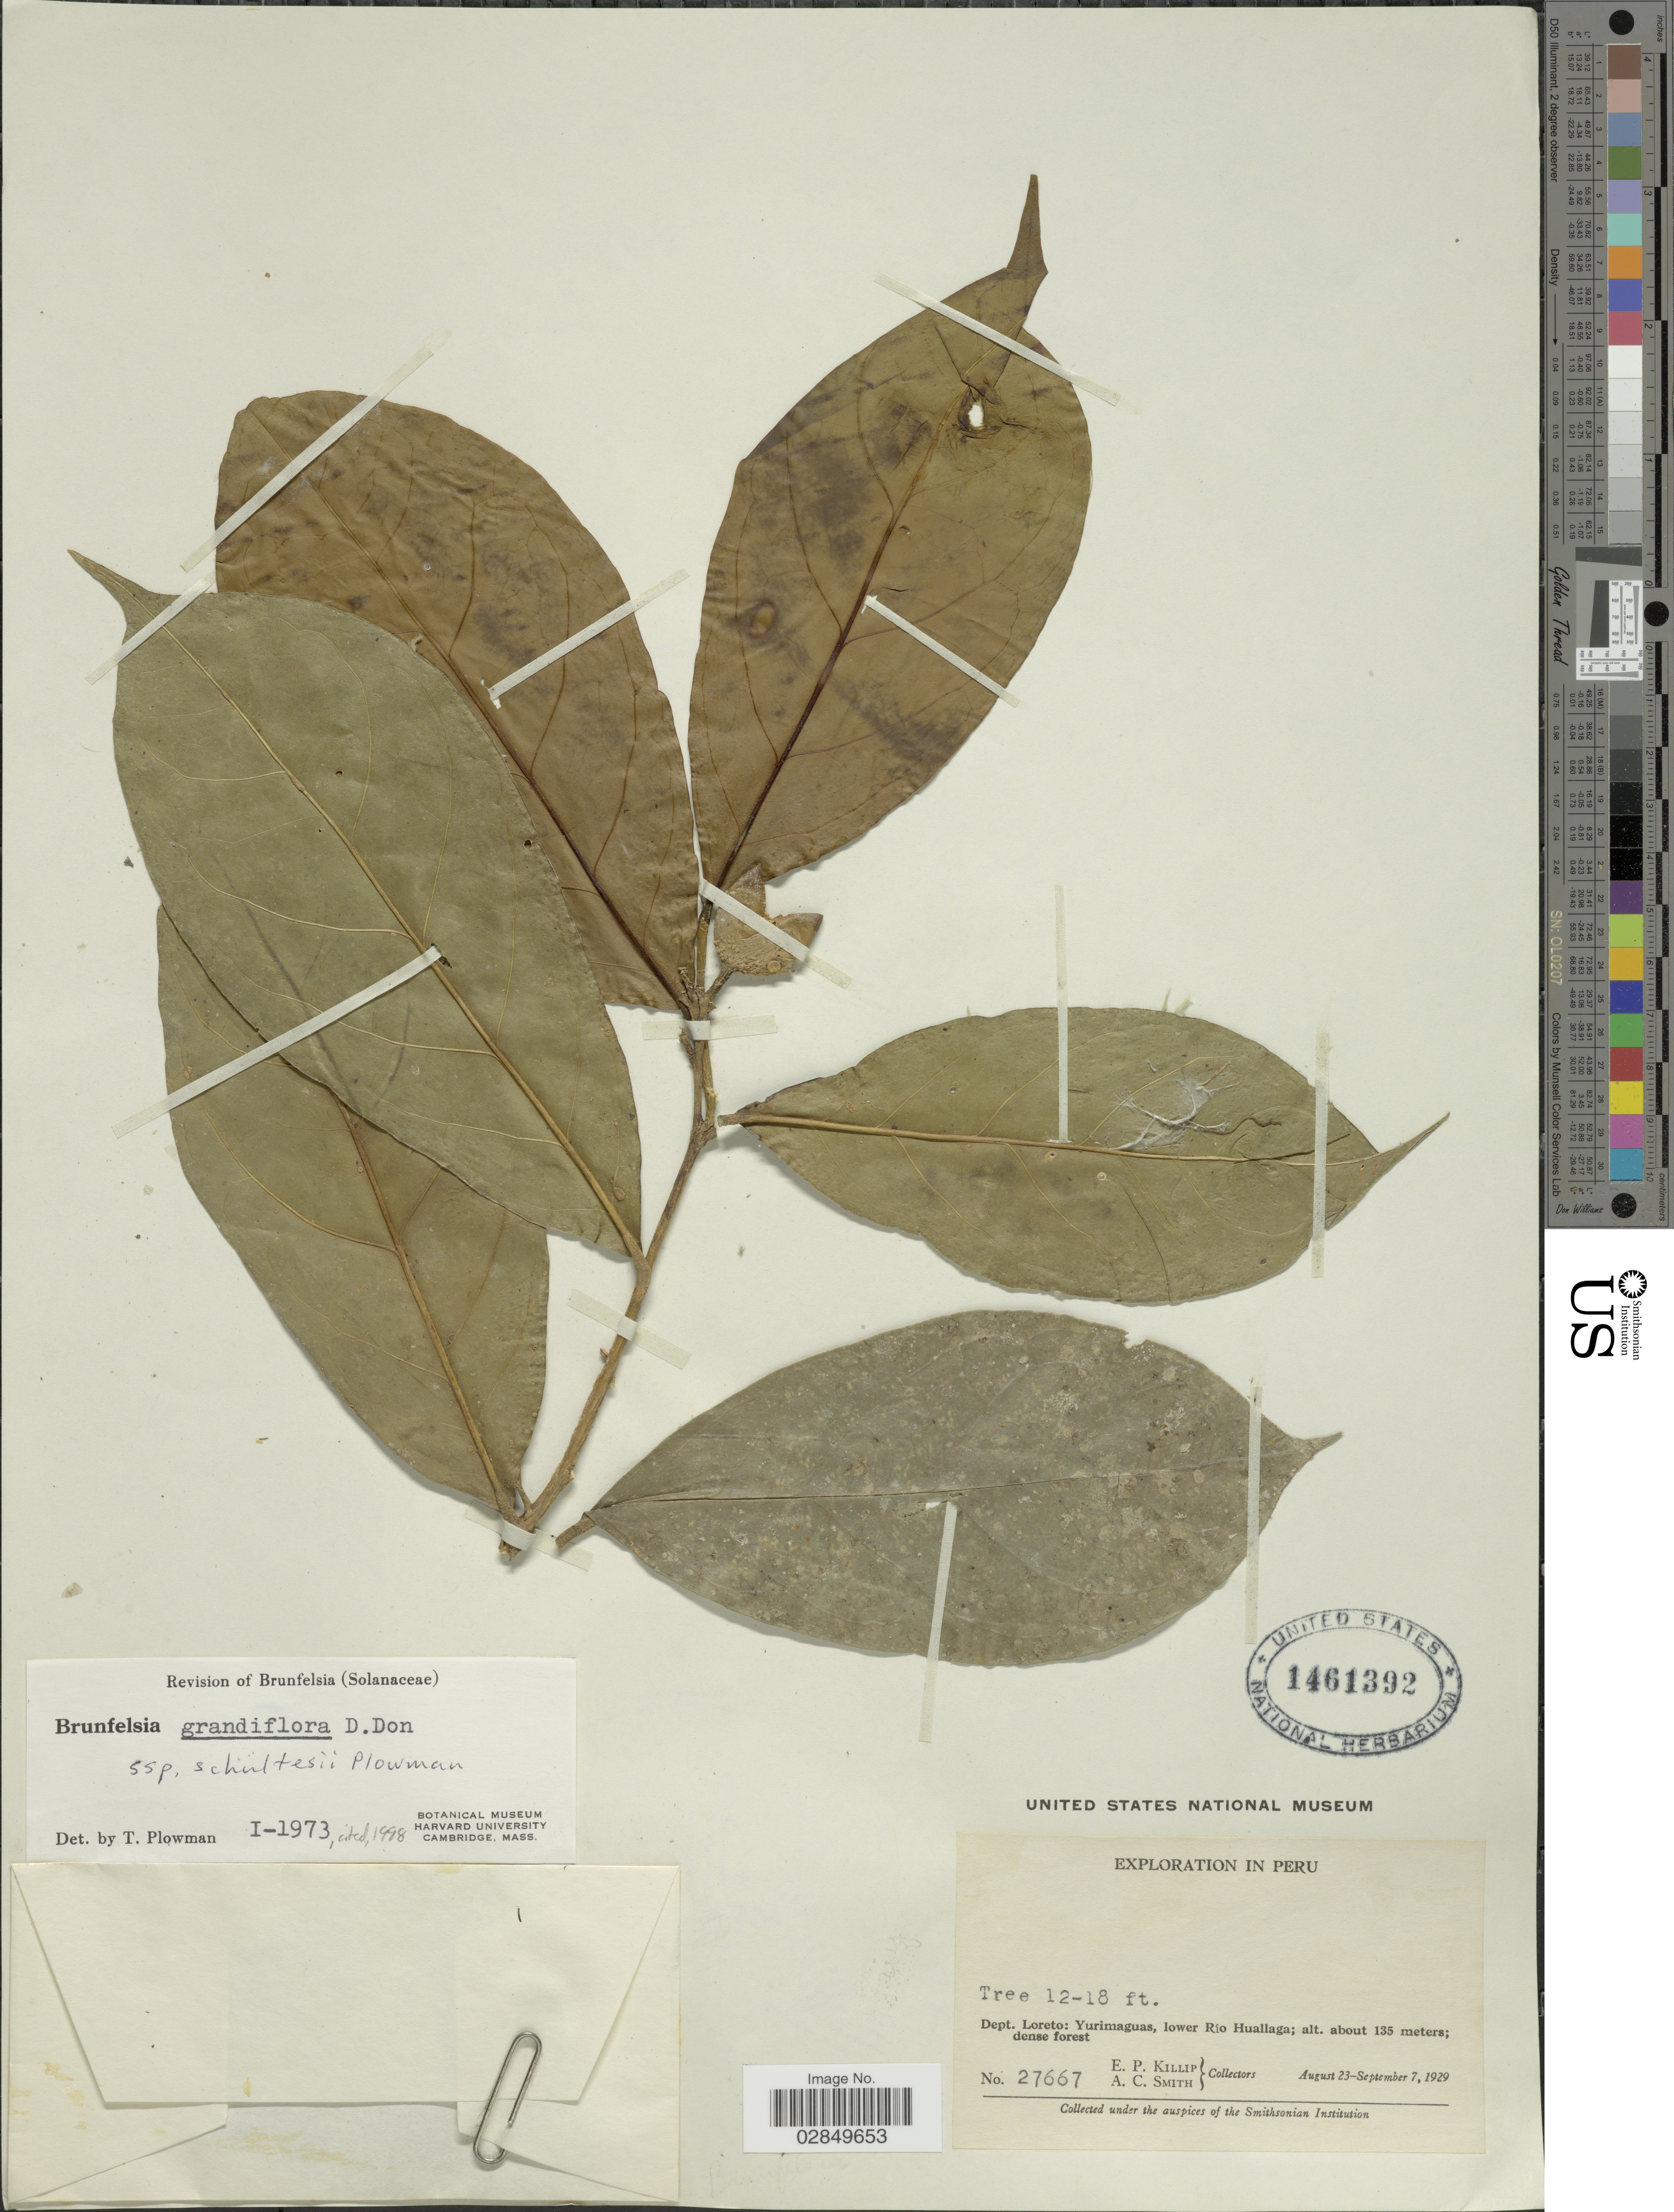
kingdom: Plantae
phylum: Tracheophyta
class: Magnoliopsida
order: Solanales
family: Solanaceae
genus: Brunfelsia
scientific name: Brunfelsia grandiflora subsp. schultesii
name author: Plowman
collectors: E. P. Killip & A. C. Smith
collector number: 27667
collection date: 1929-08-23/1929-09-07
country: Peru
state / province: Loreto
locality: Dept. Loreto, Yurimaguas, lower Rio Huallaga.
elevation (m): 135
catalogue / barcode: US 1461392